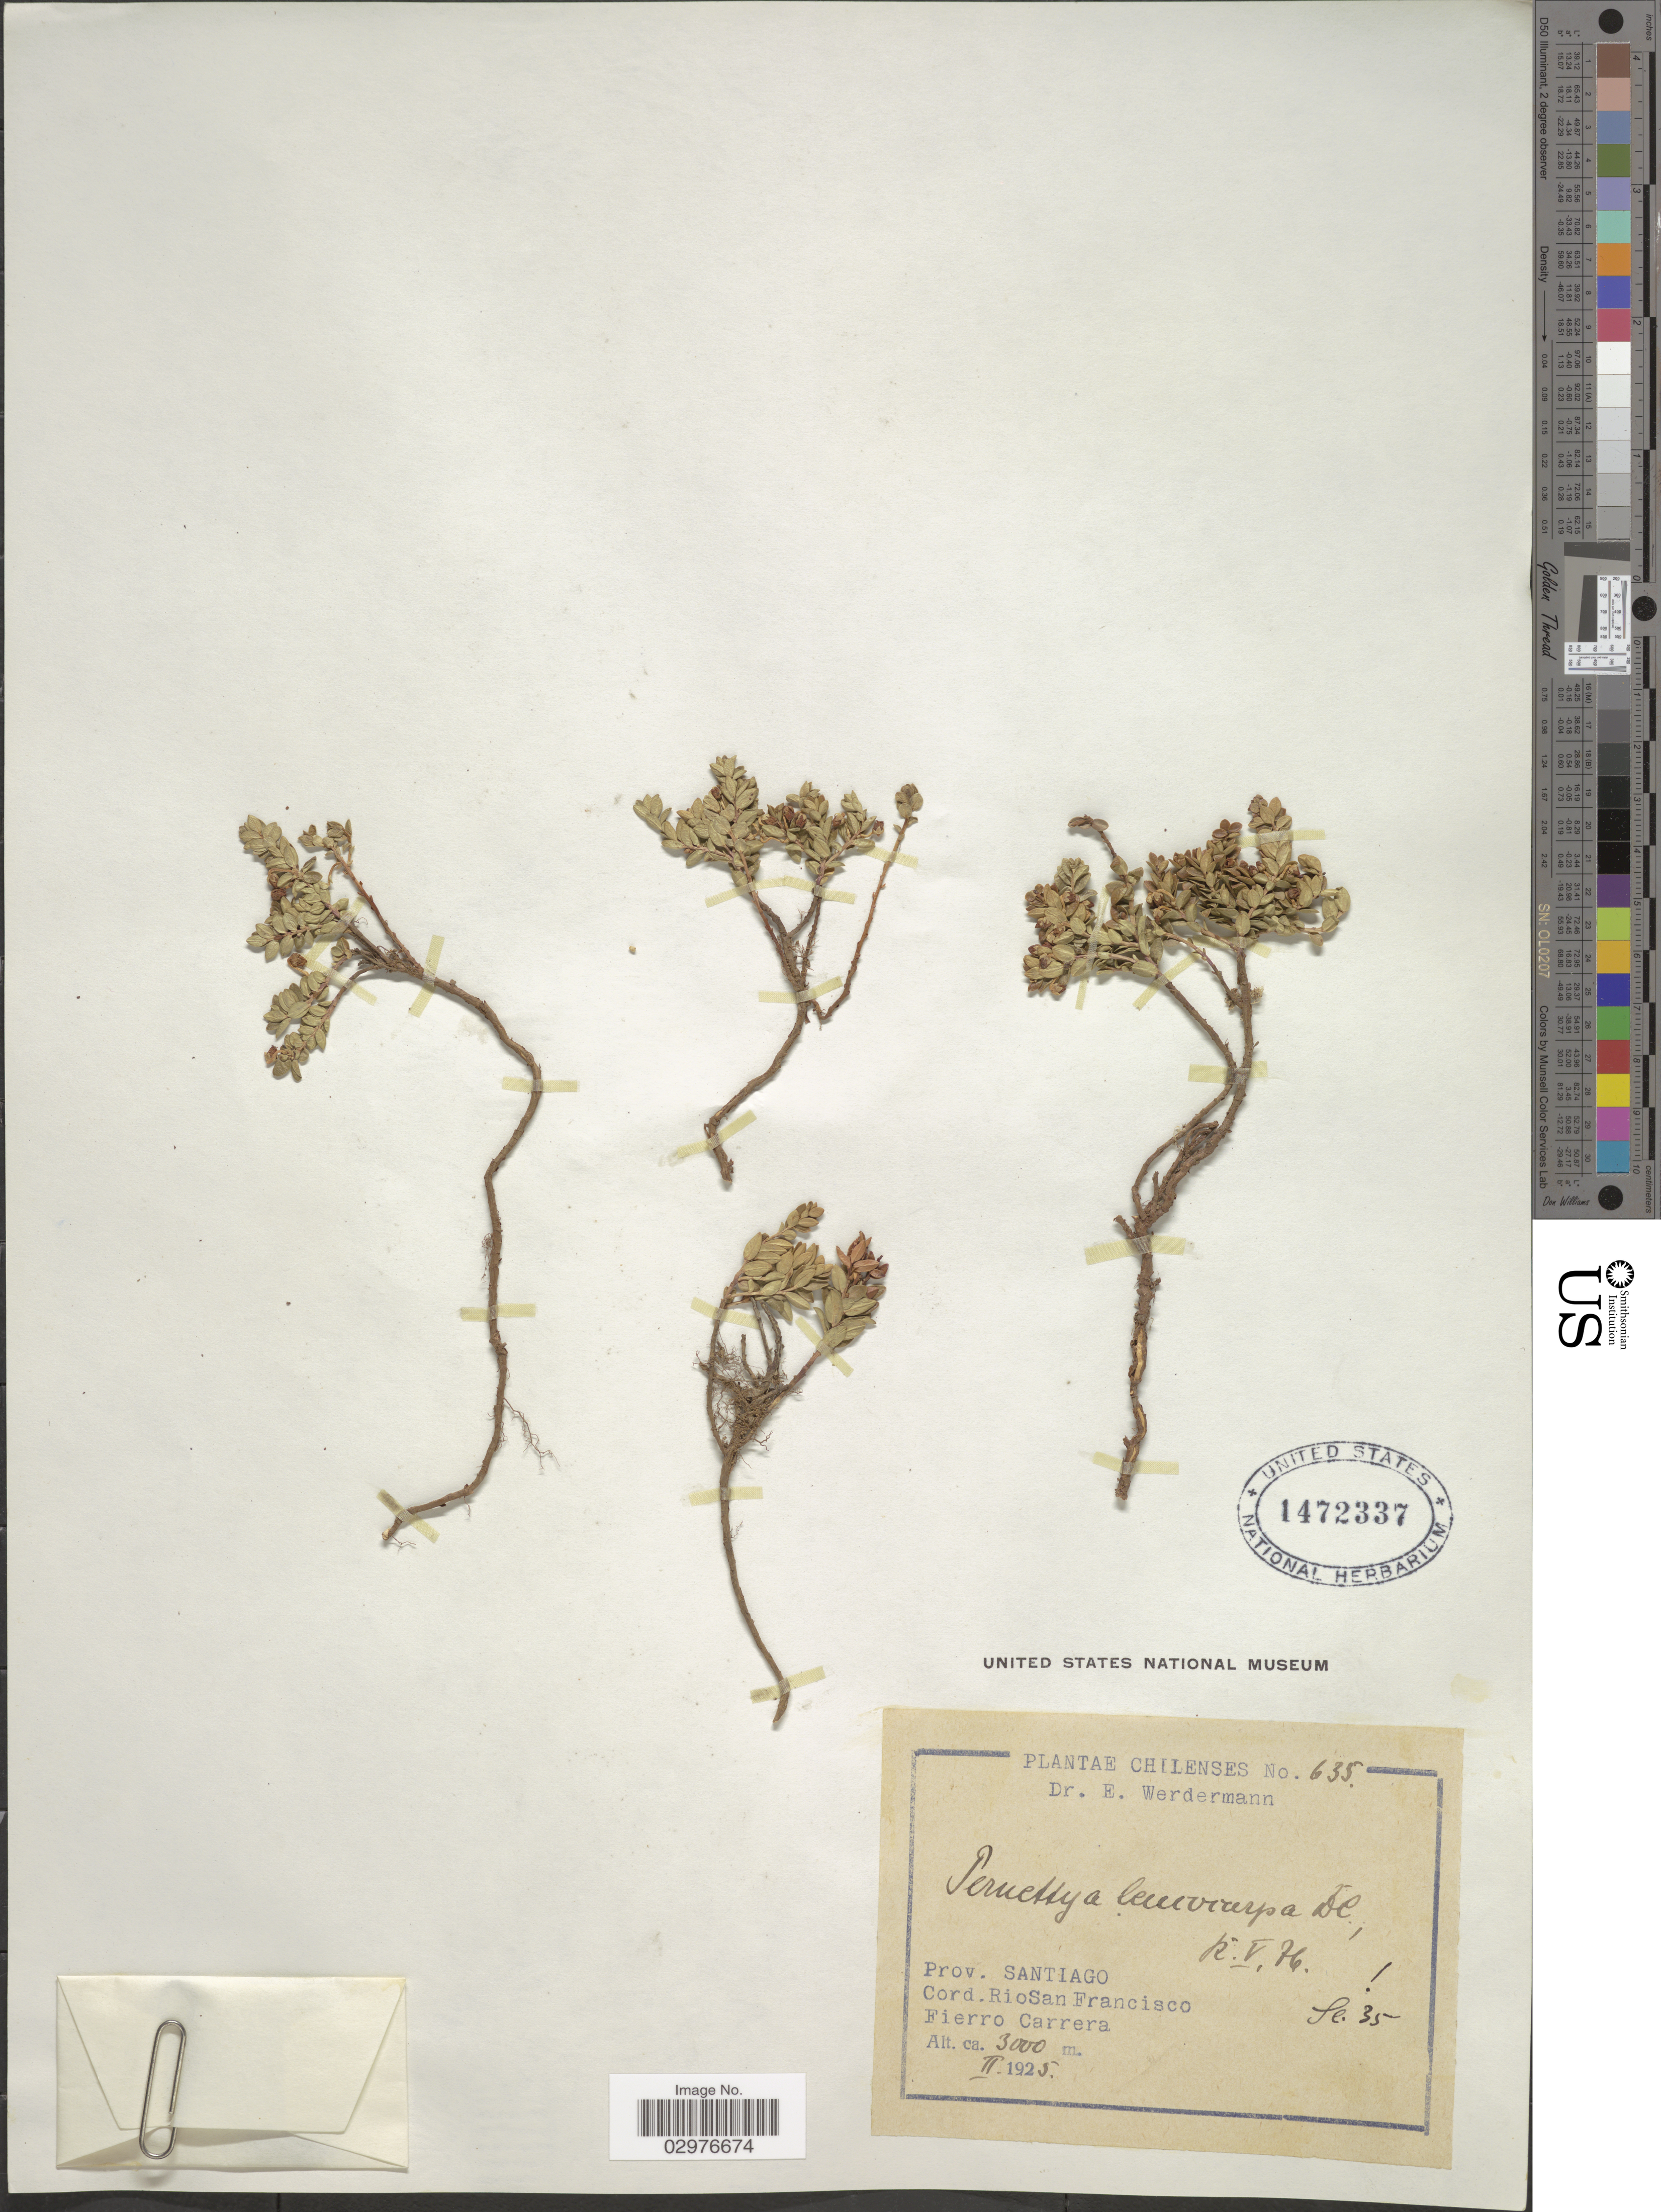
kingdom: Plantae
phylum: Tracheophyta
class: Magnoliopsida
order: Ericales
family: Ericaceae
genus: Gaultheria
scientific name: Gaultheria pumila var. leucocarpa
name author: (DC.) D.J. Middleton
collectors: E. Werdermann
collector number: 635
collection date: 1925-02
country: Chile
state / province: Región Metropolitana (RM)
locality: Prov. Santiago. Cord. Rio San Francisco. Fierro Carrera.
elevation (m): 3000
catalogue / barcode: US 1472337